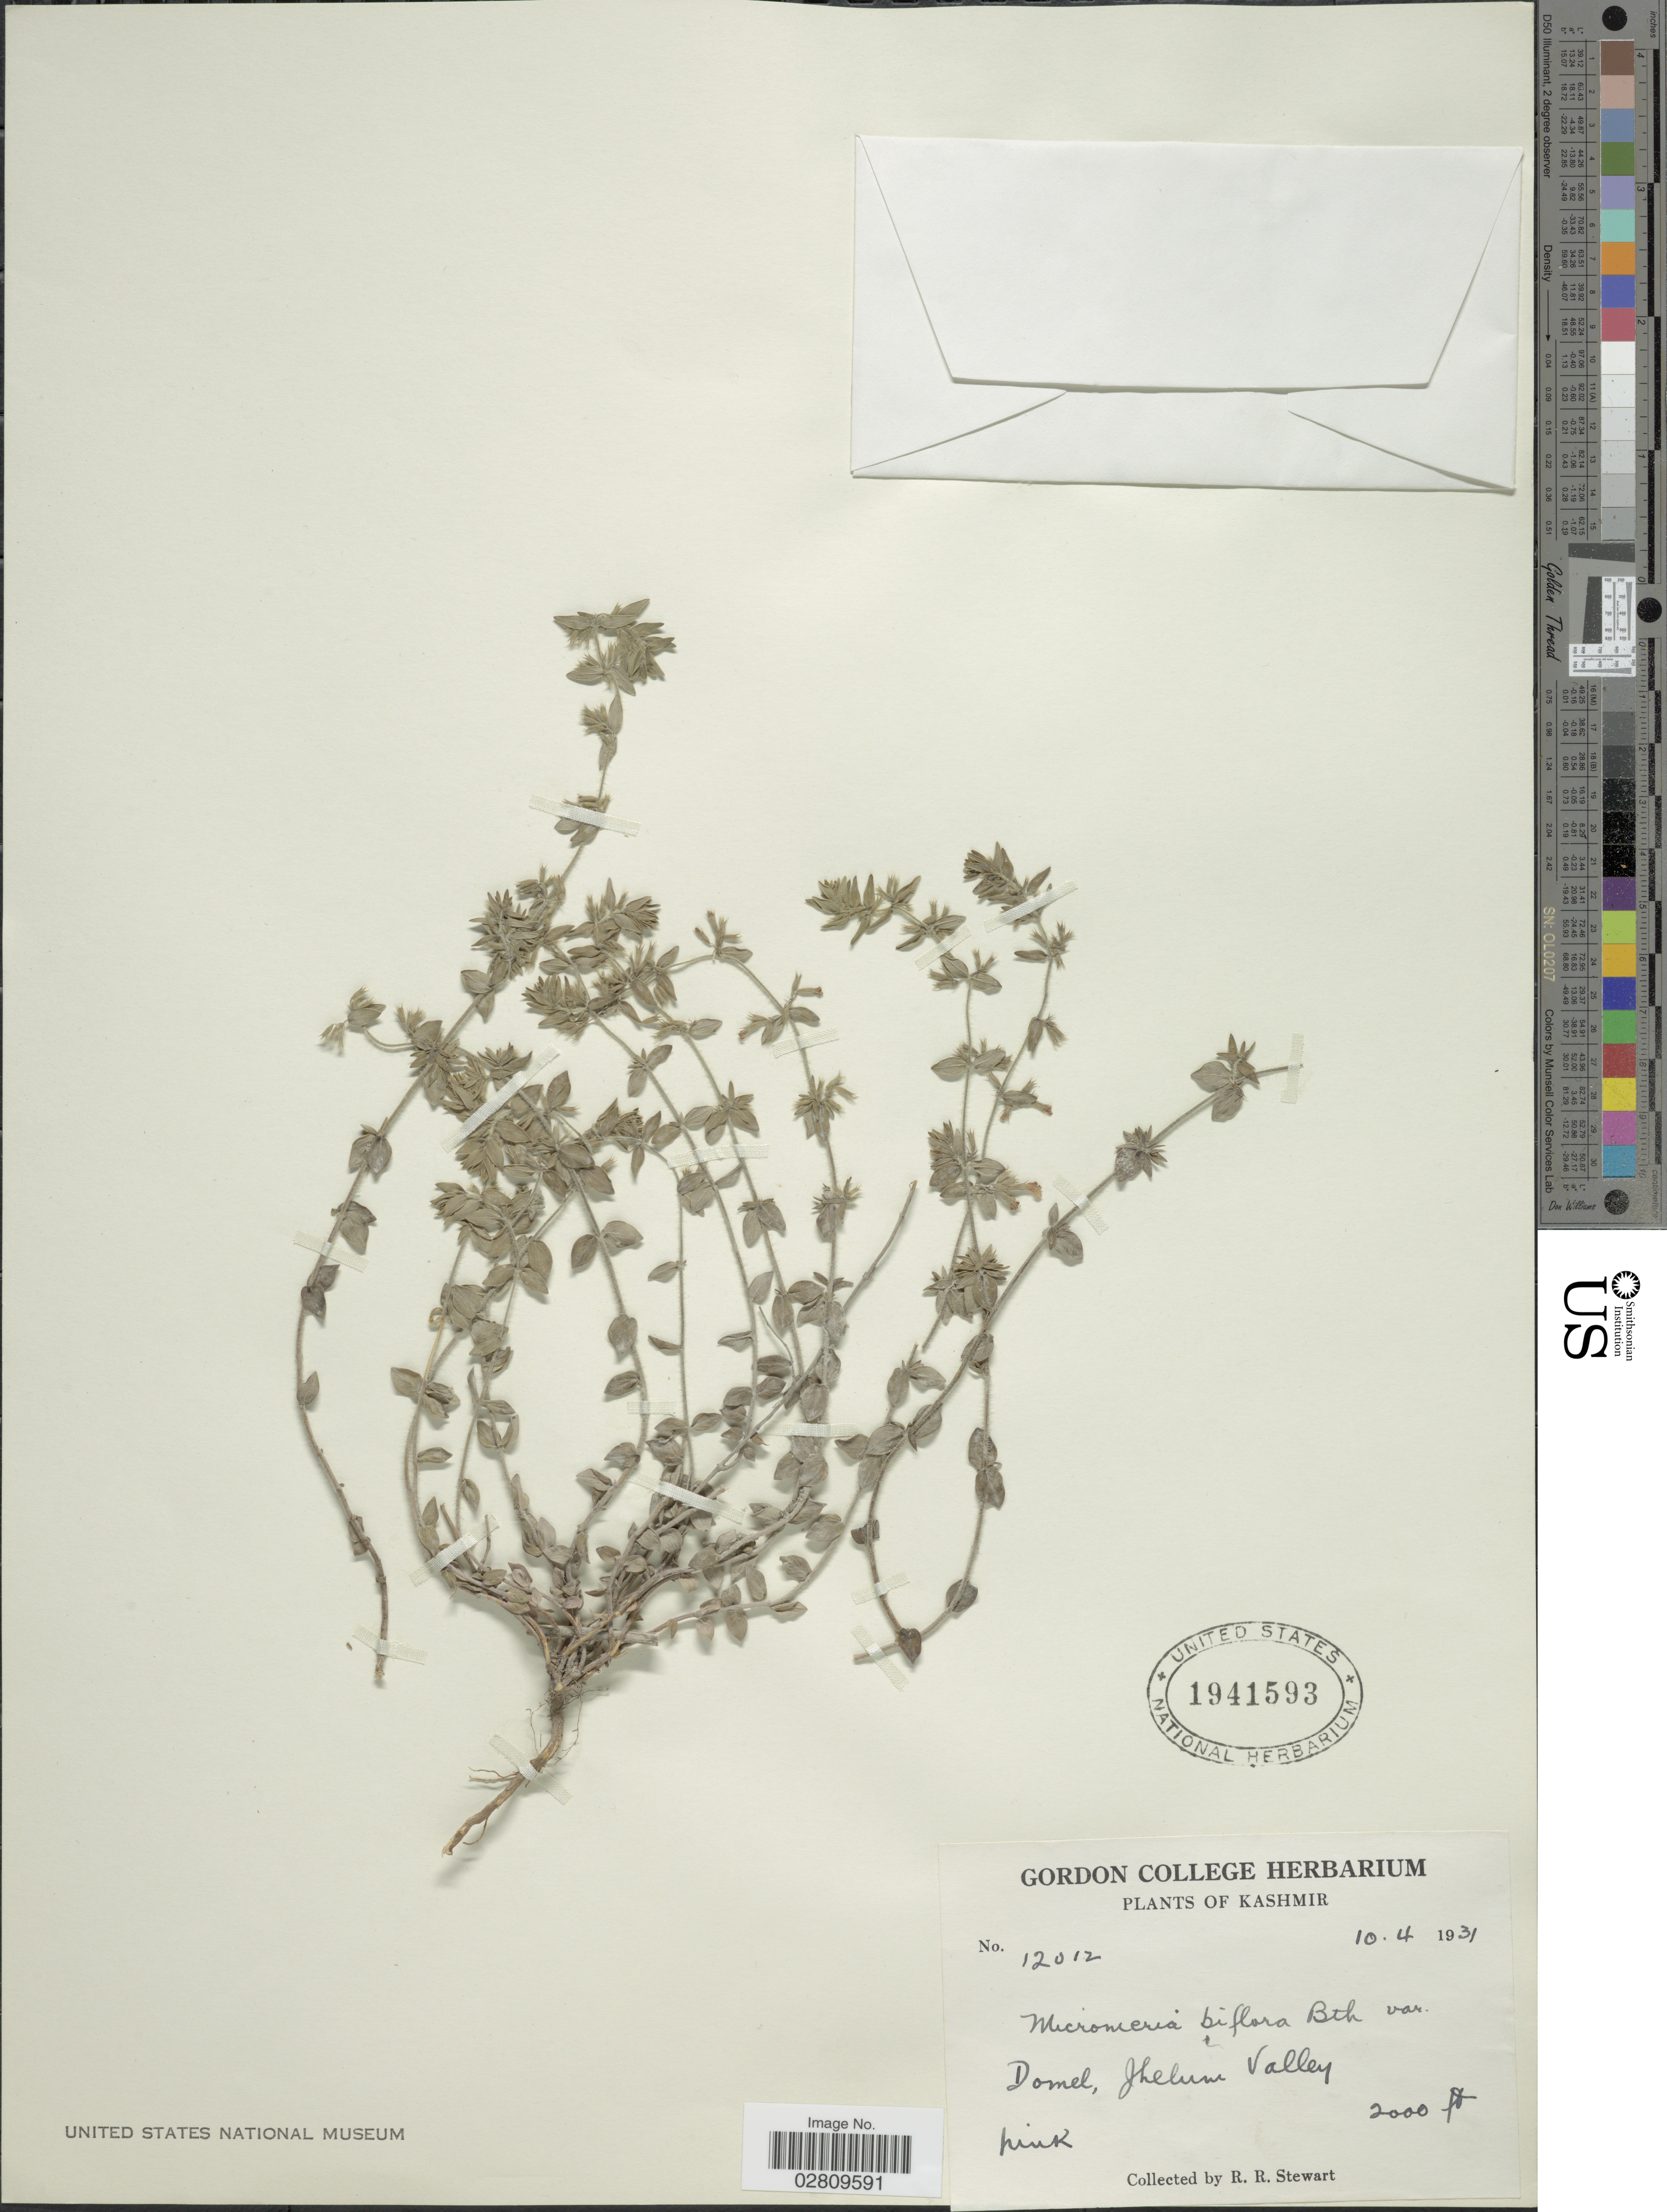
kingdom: Plantae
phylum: Tracheophyta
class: Magnoliopsida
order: Lamiales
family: Lamiaceae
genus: Micromeria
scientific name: Micromeria biflora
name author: (Buch.-Ham. ex D. Don) Benth.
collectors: R. R. Stewart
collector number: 12012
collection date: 1931-04-10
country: Pakistan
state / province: Azad Kashmir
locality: Kashmir. Domel, Jhelum Valley.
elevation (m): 610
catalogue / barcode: US 1941593